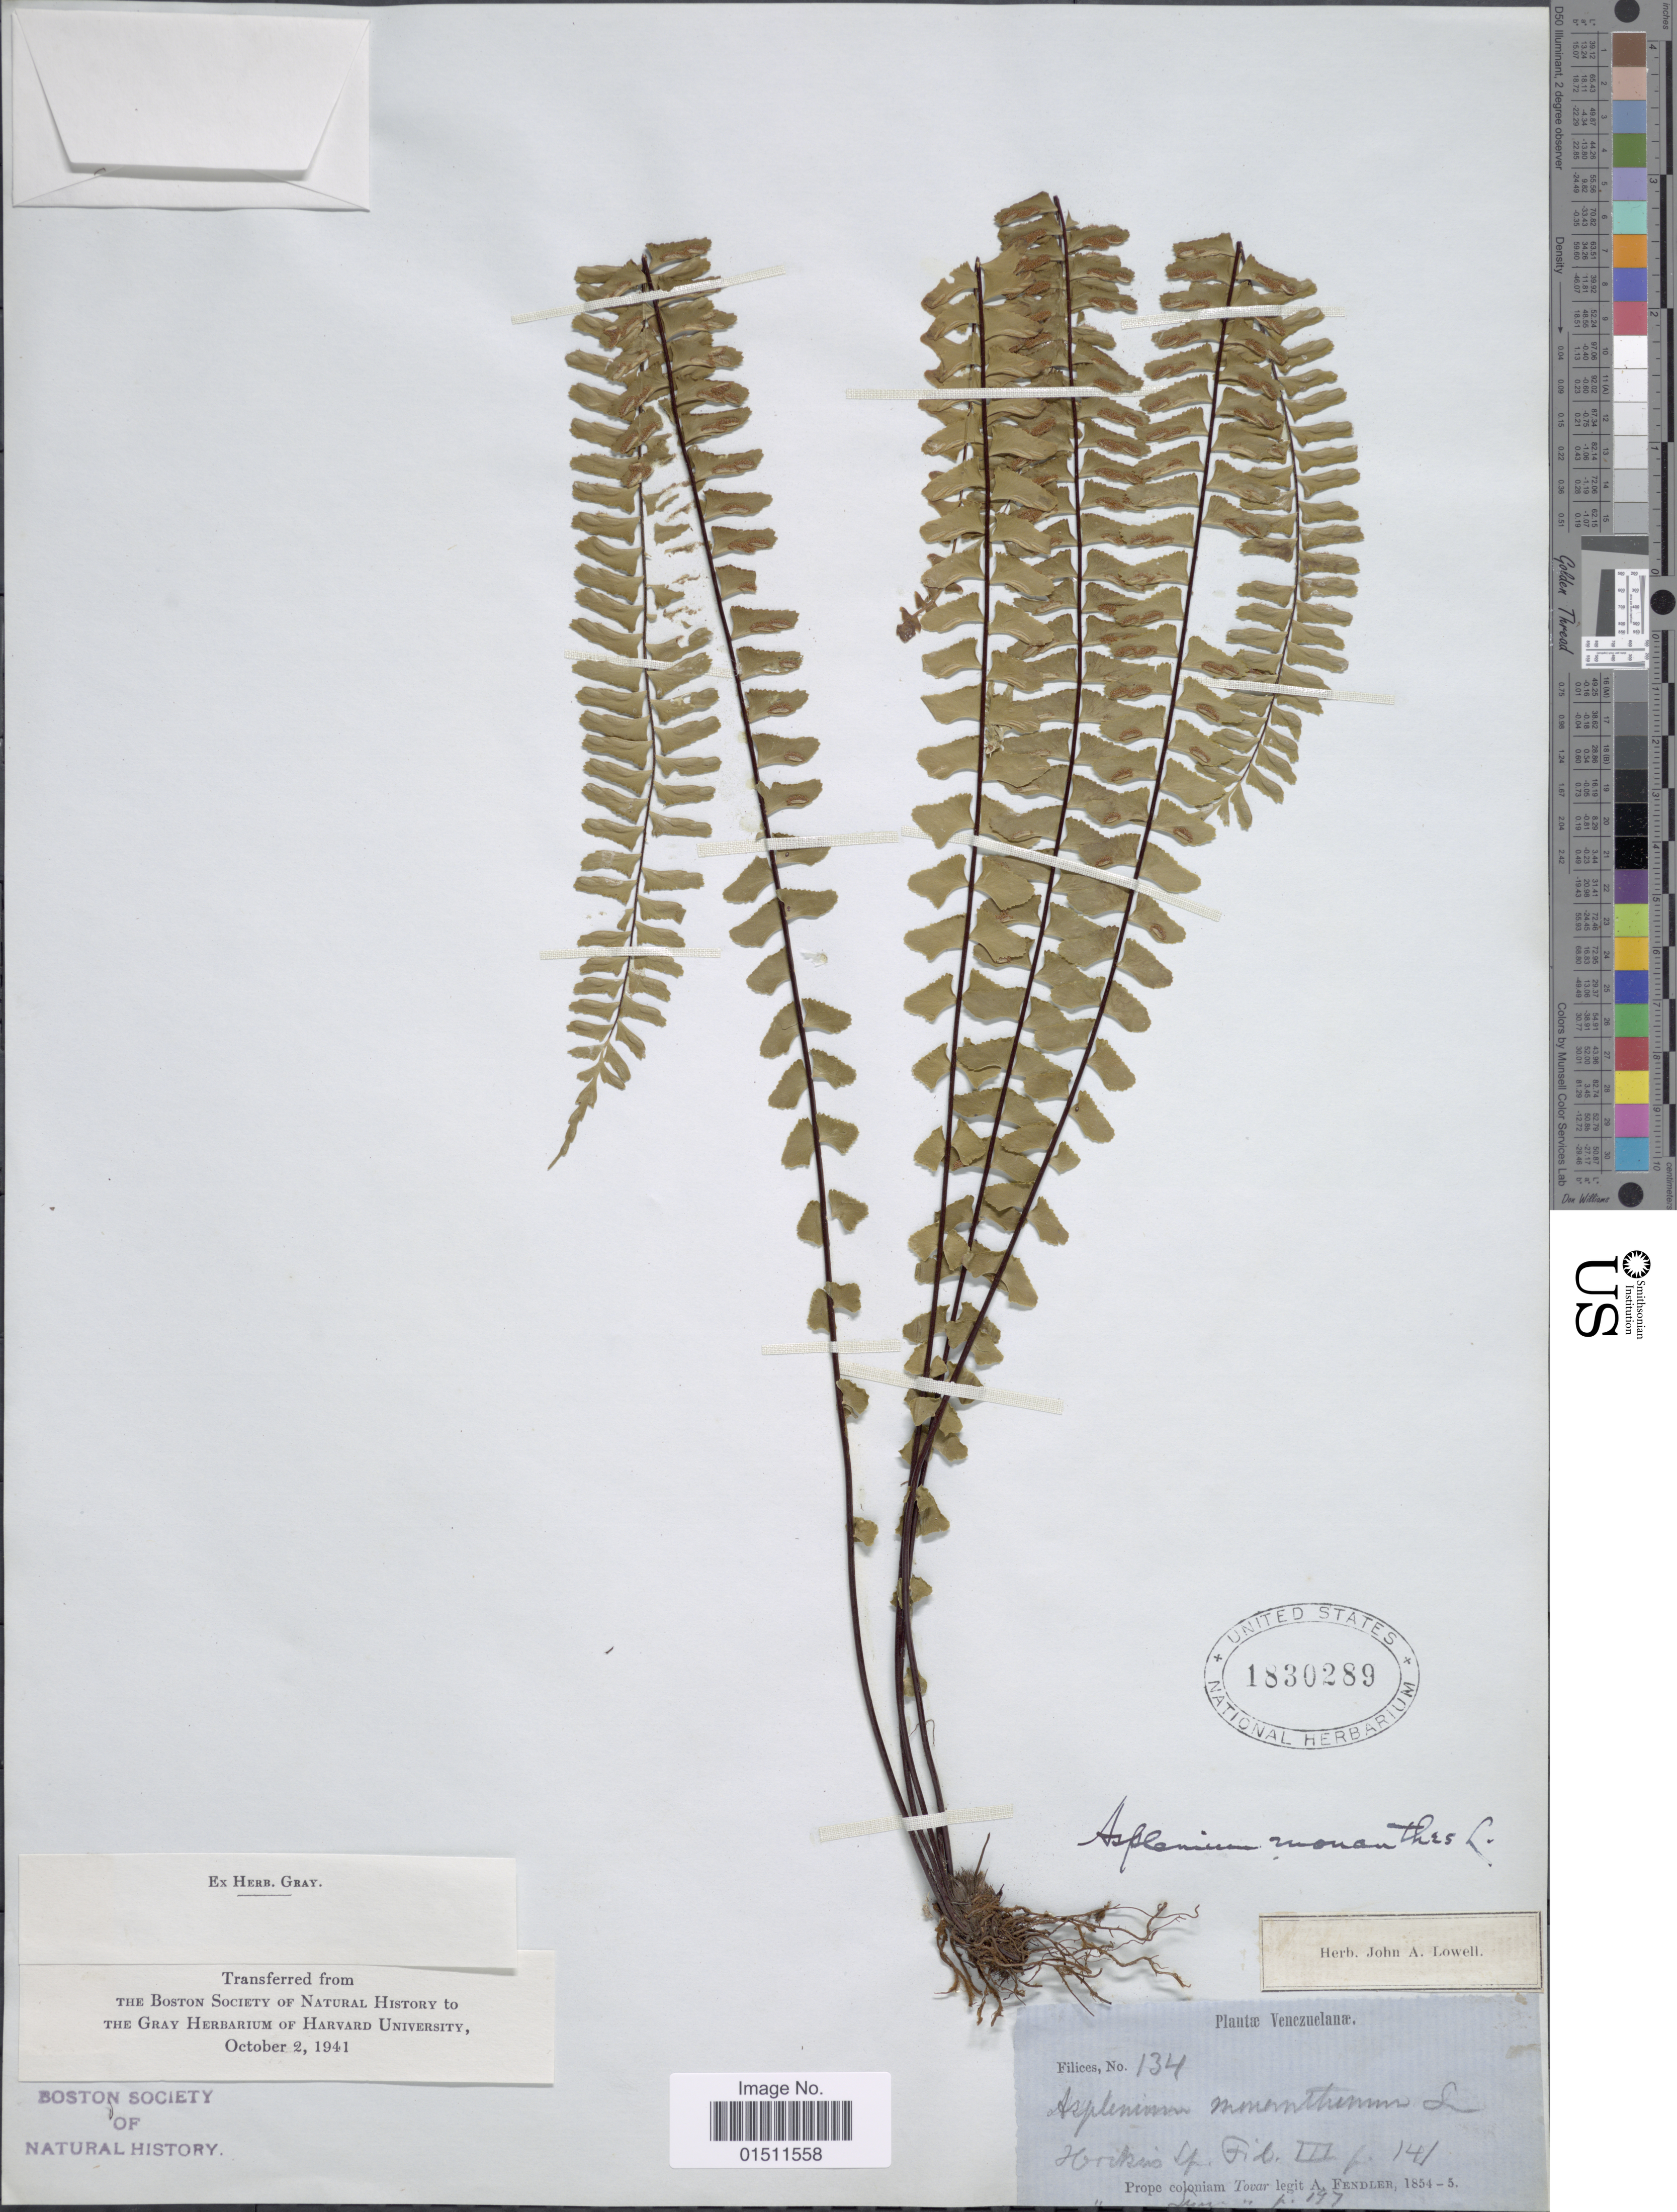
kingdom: Plantae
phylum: Tracheophyta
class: Polypodiopsida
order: Polypodiales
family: Aspleniaceae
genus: Asplenium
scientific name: Asplenium monanthes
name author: L.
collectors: A. Fendler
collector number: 134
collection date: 1854/1855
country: Venezuela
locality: Venezuelanae, Prope coloniam Tovar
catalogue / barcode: US 1830289